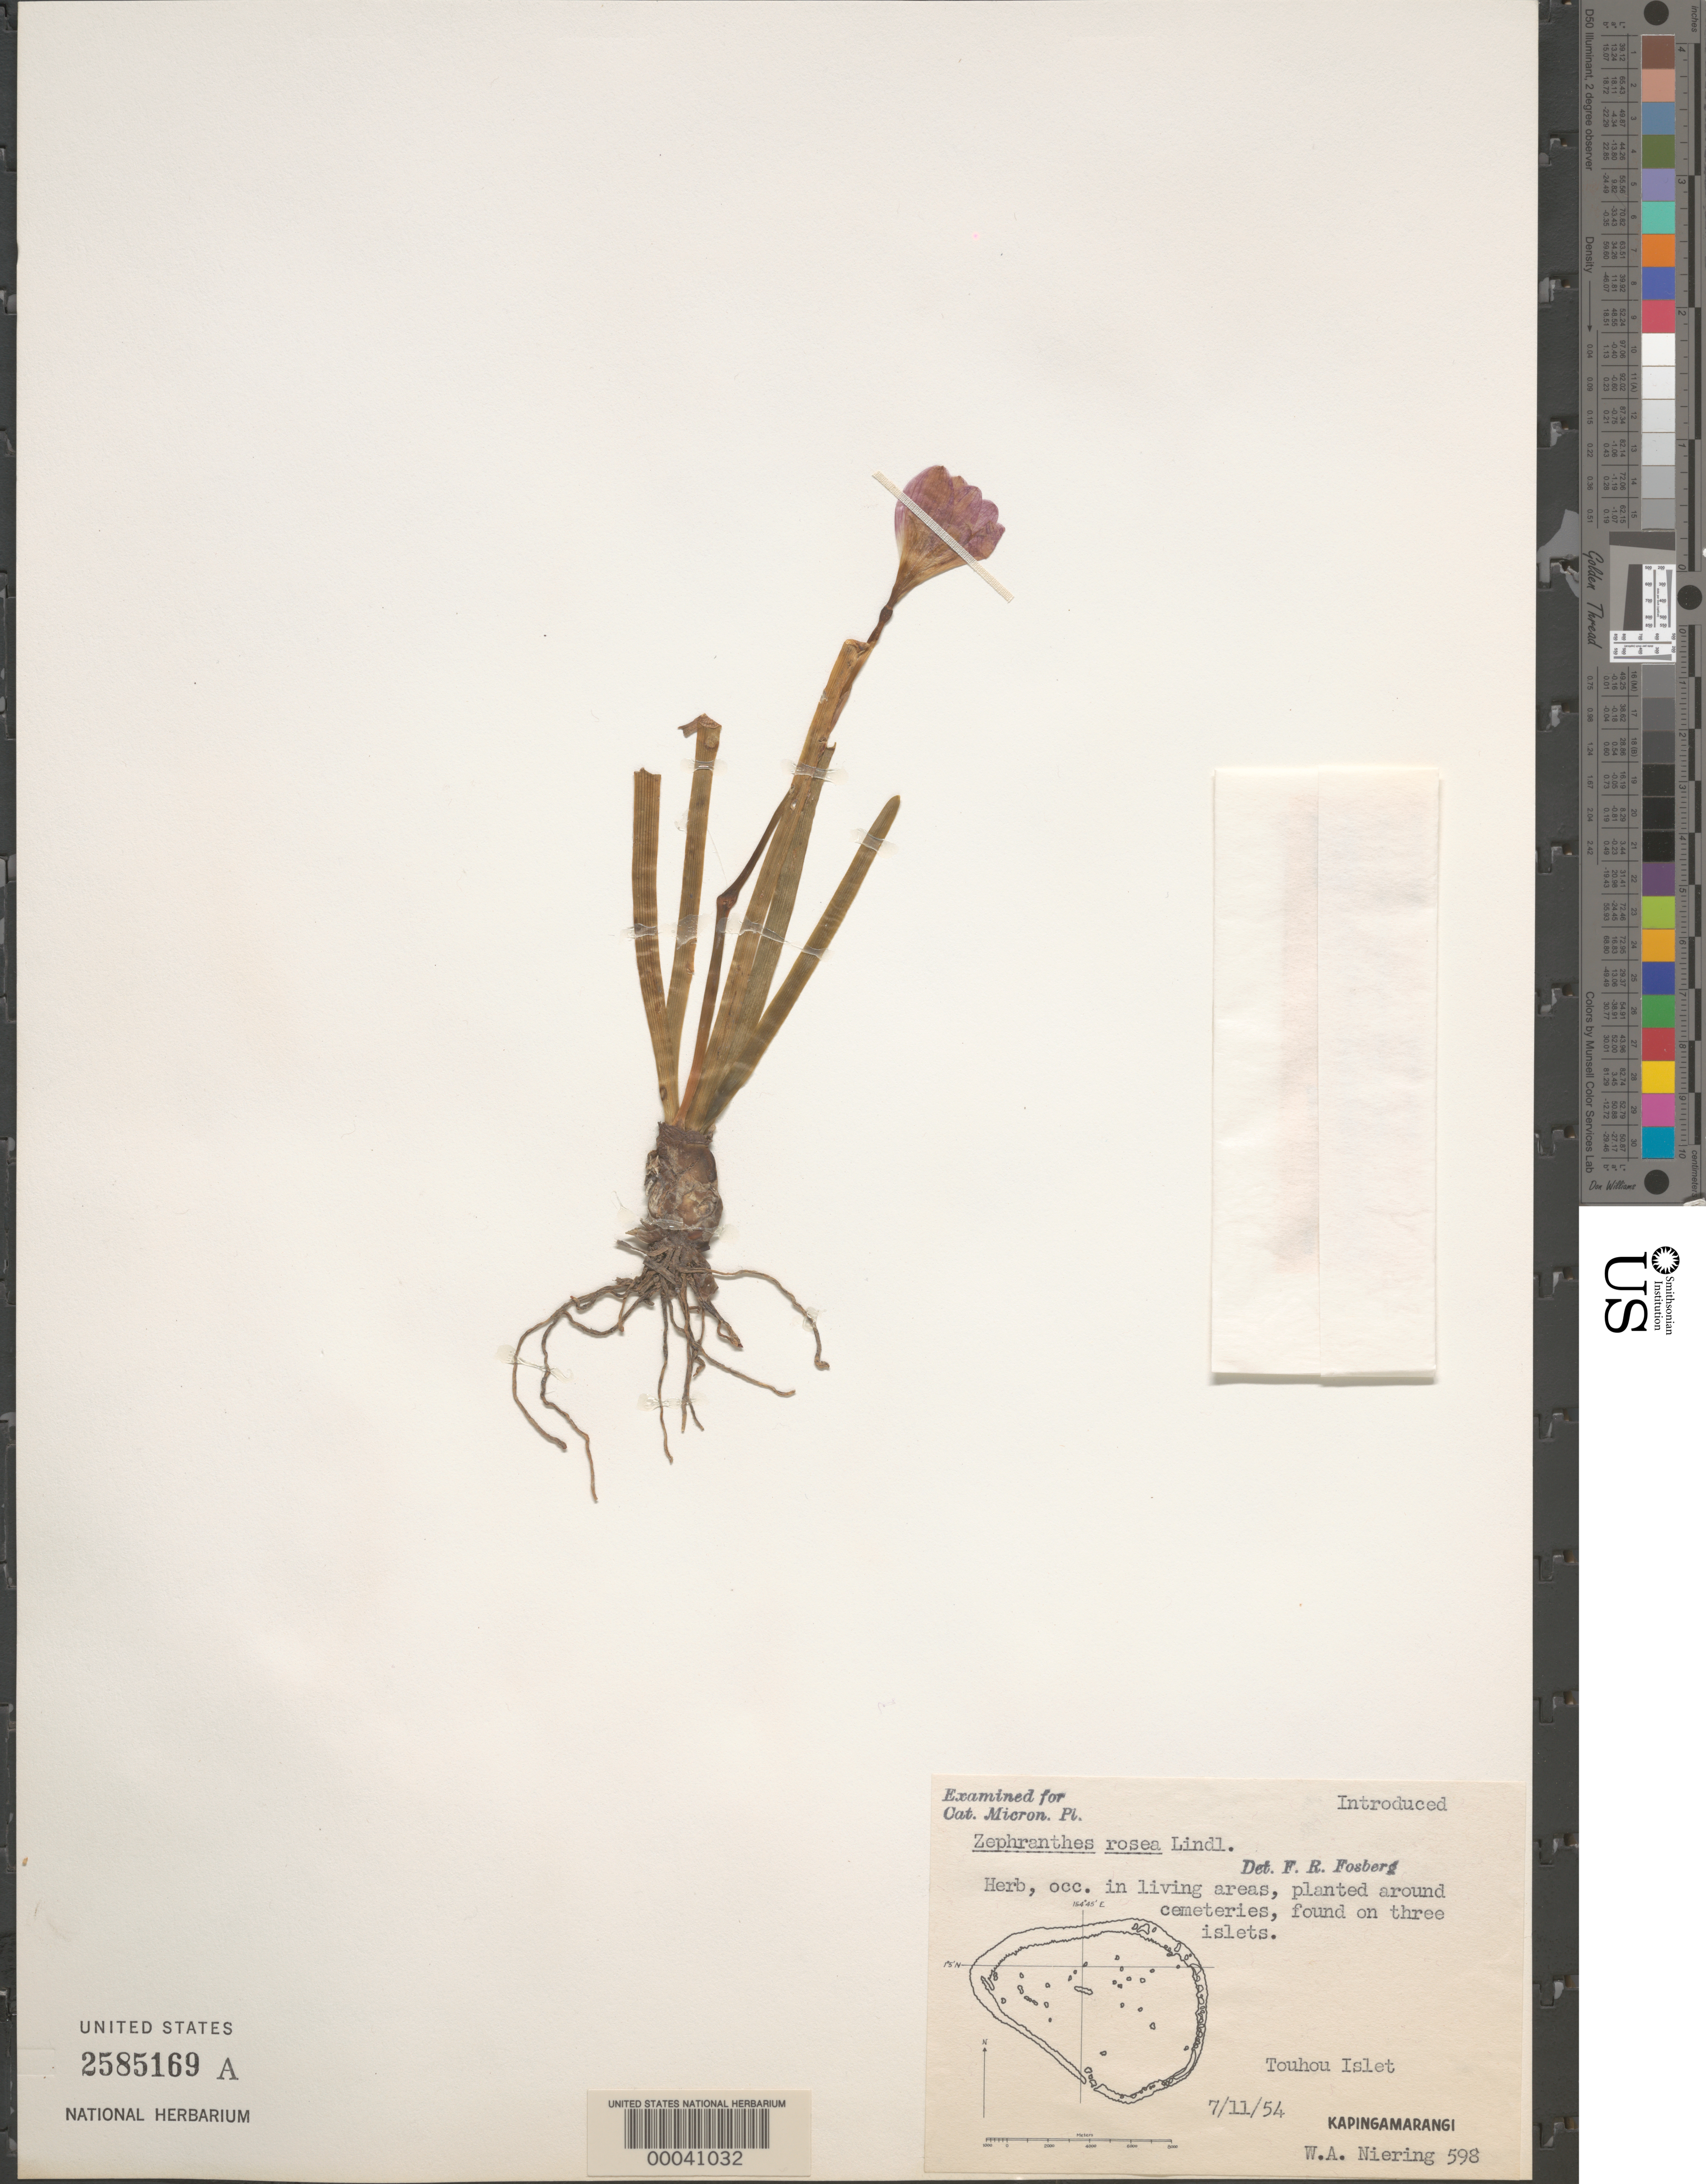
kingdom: Plantae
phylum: Tracheophyta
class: Liliopsida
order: Asparagales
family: Amaryllidaceae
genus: Zephyranthes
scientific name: Zephyranthes rosea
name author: Lindl.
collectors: W. Niering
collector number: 598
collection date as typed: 11 Jul 1954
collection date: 1954-07-11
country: Micronesia, Federated States of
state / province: Pohnpei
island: Kapingamarangi Atoll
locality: Touhou Islet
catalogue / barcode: US 2585169A